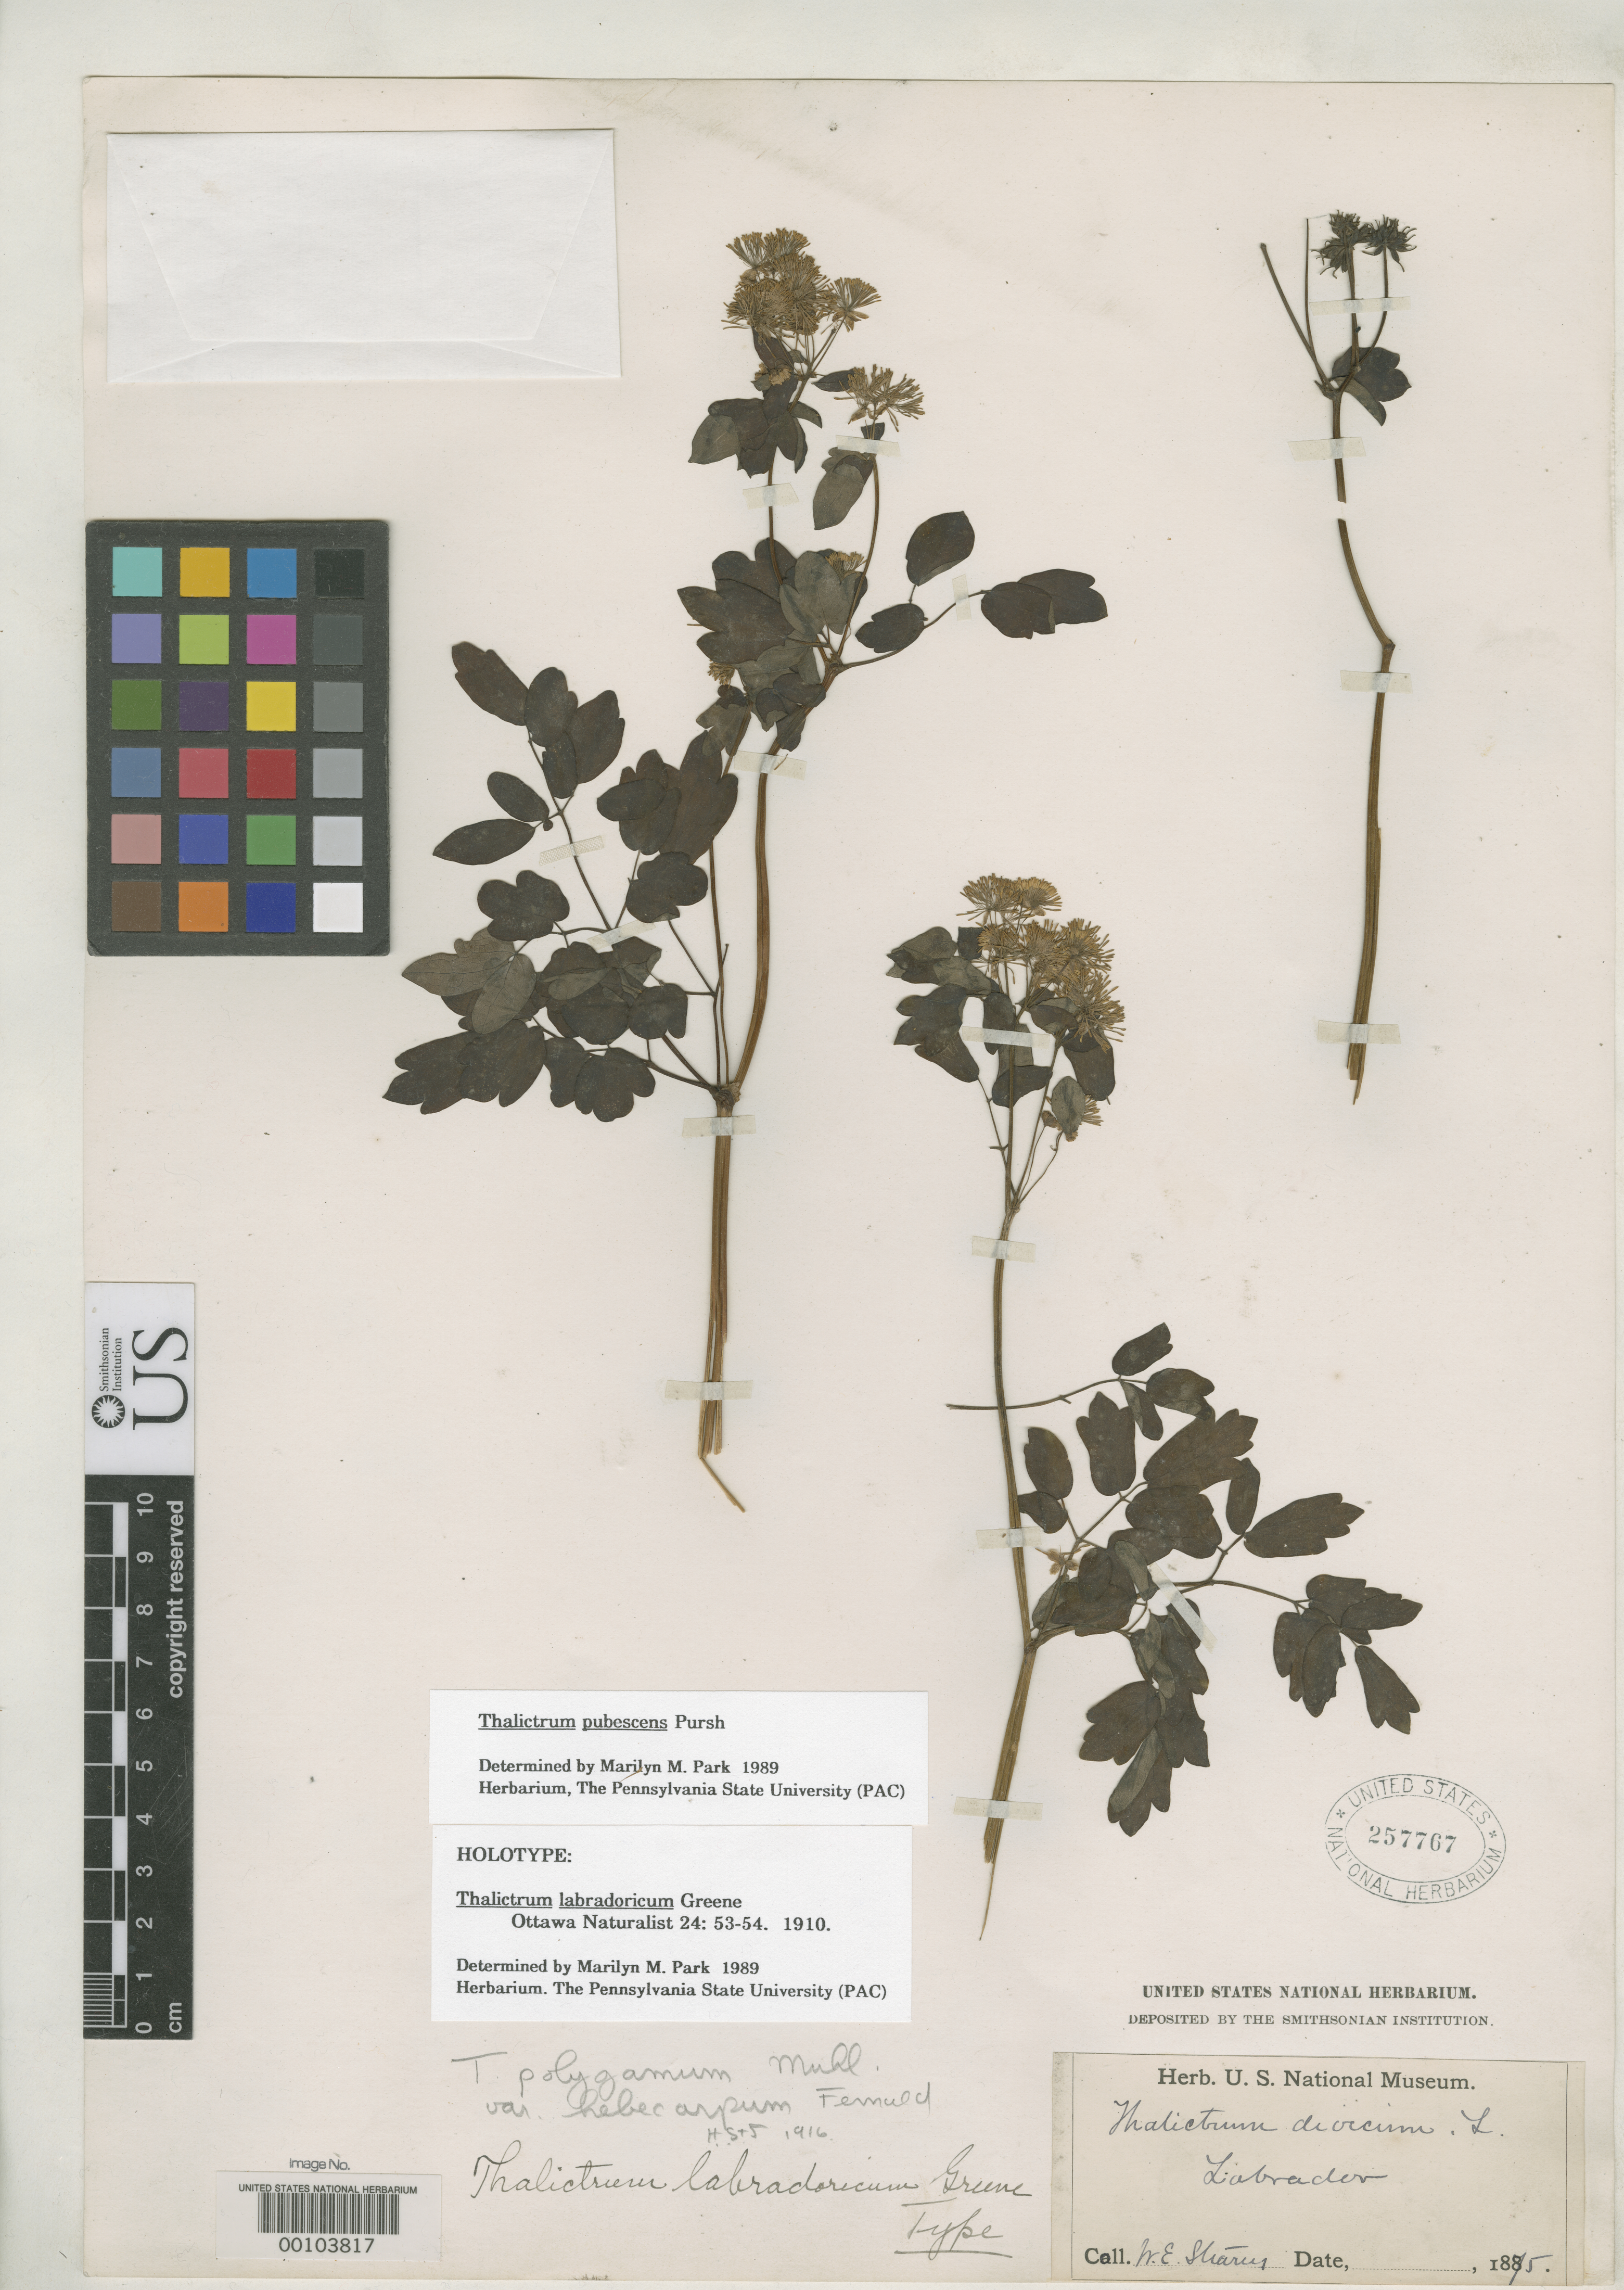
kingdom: Plantae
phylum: Tracheophyta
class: Magnoliopsida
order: Ranunculales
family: Ranunculaceae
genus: Thalictrum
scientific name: Thalictrum labradoricum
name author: Greene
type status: Holotype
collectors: W. Stearns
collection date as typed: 1875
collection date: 1875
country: Canada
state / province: Newfoundland and Labrador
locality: Labrador.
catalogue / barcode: US 257767